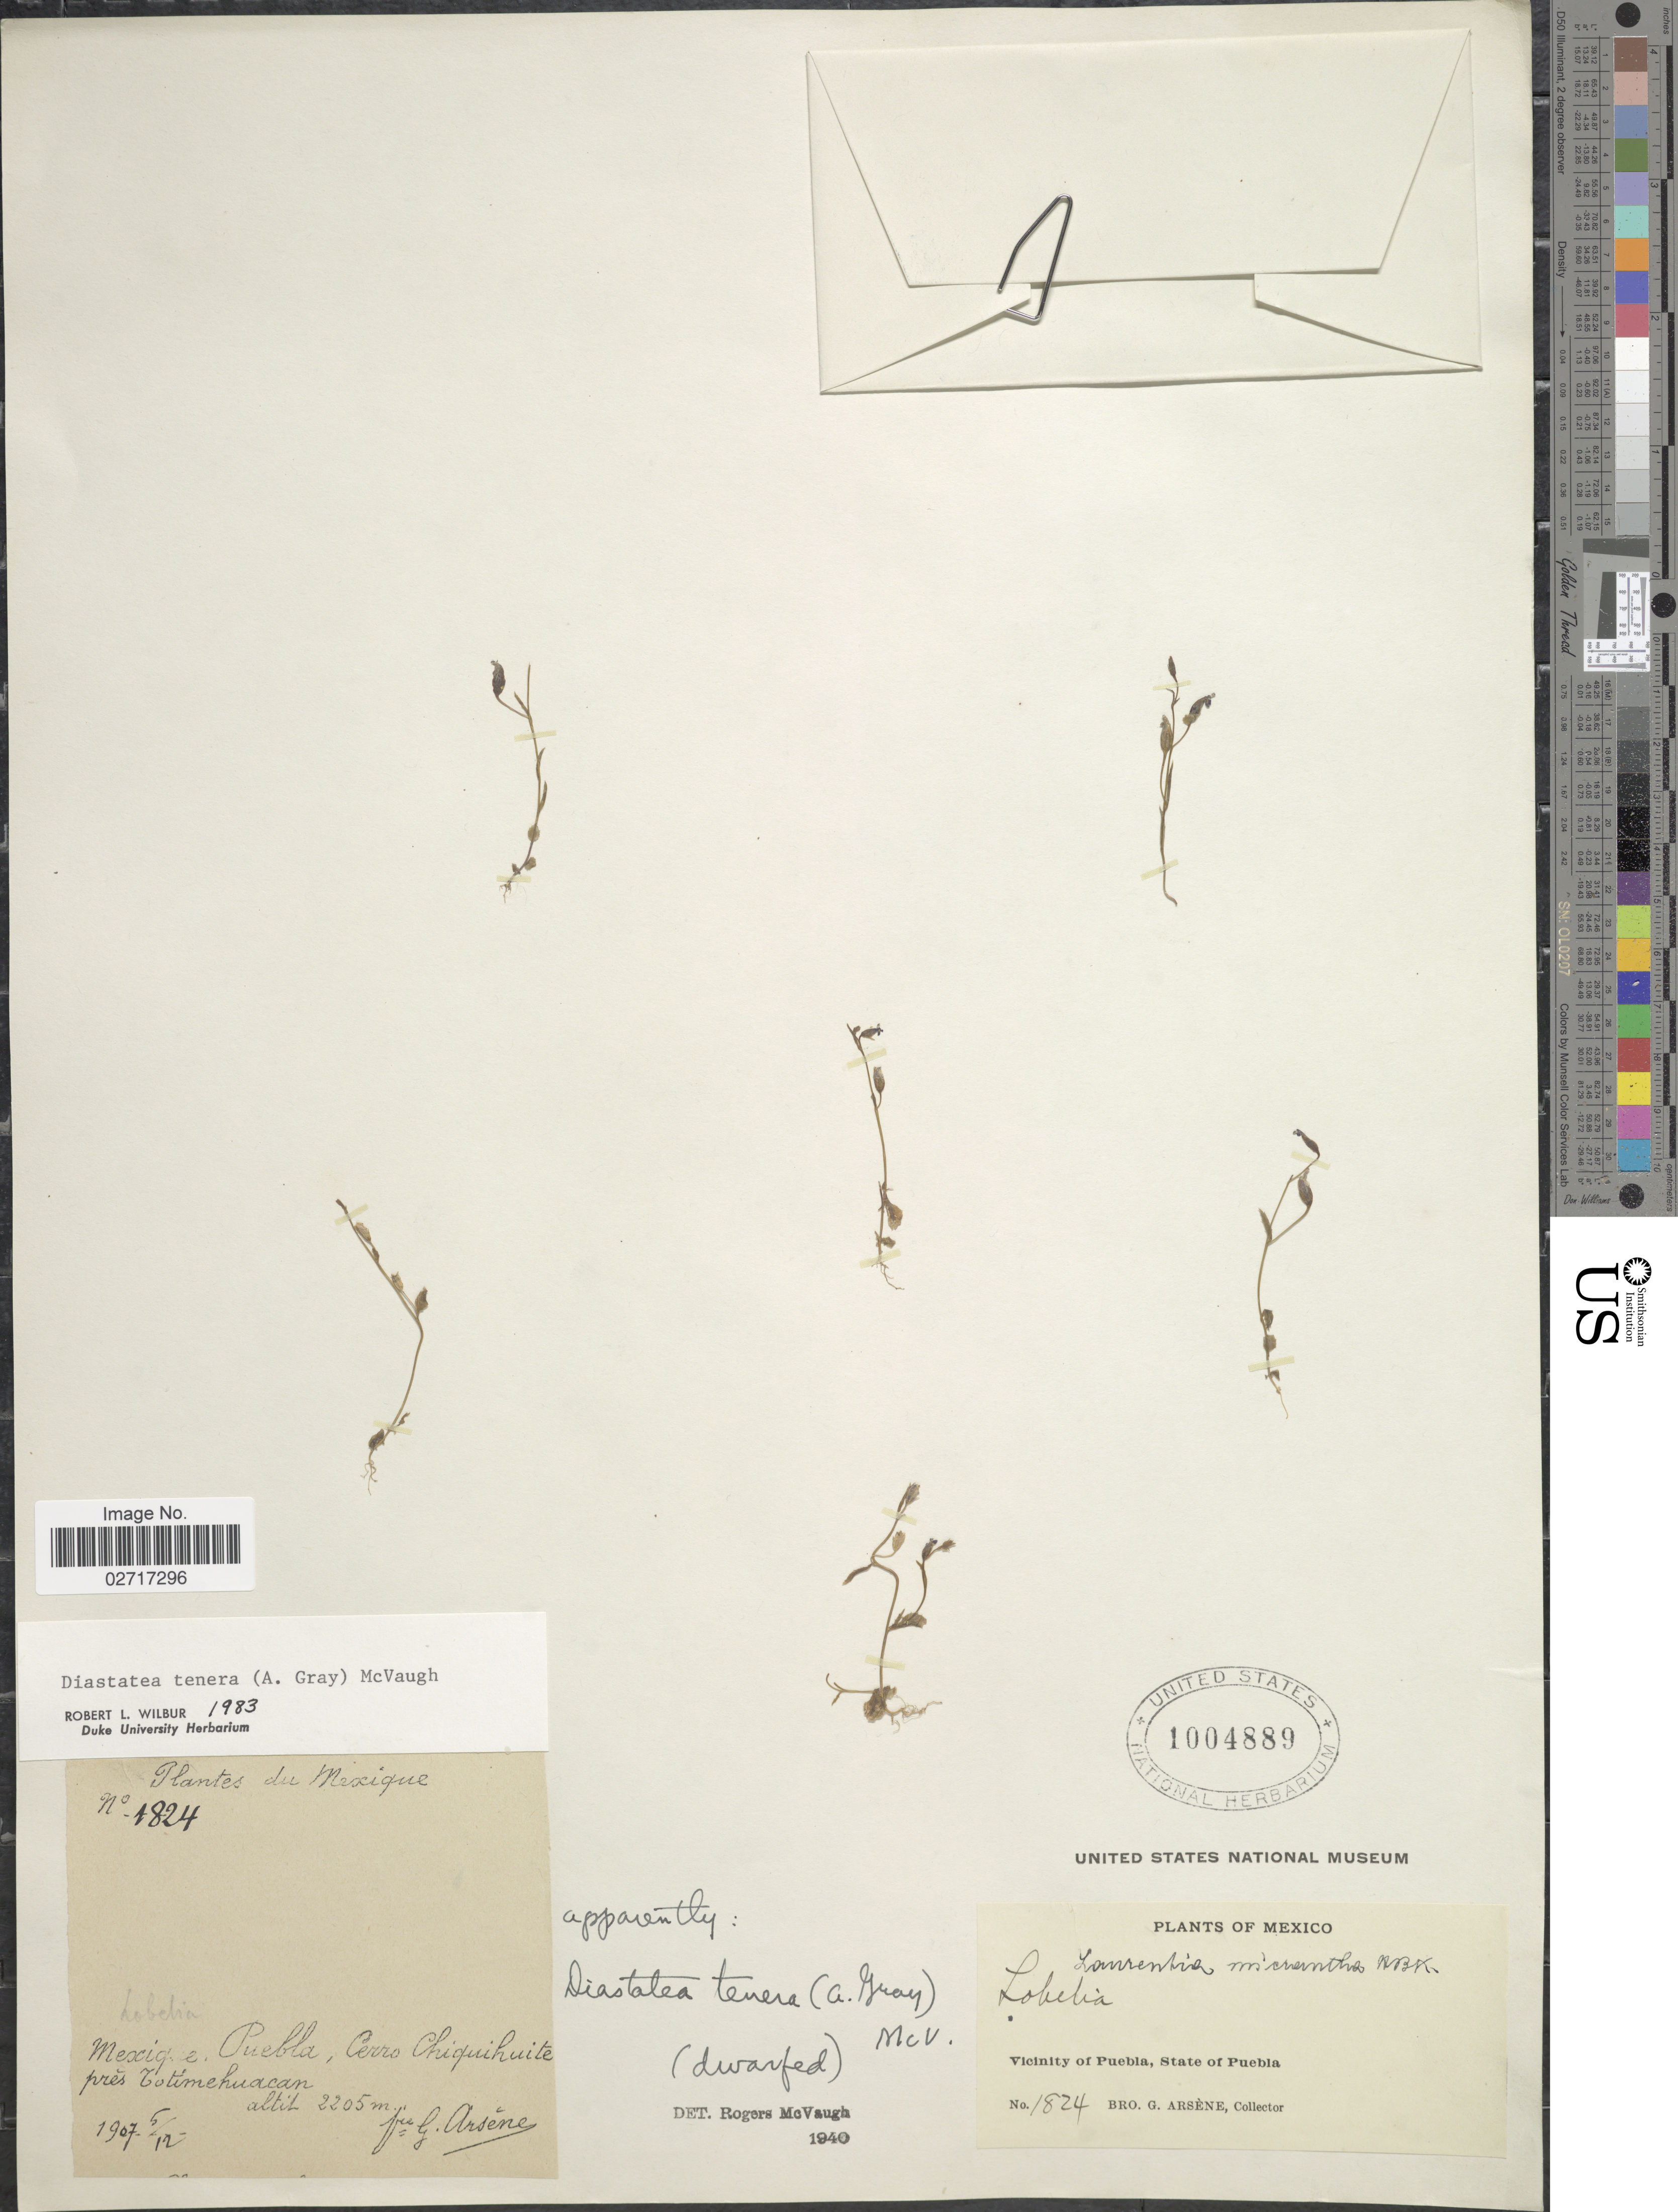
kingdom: Plantae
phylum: Tracheophyta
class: Magnoliopsida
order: Asterales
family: Campanulaceae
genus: Diastatea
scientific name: Diastatea tenera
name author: (A. Gray) McVaugh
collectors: Bro. G. Arsène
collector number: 1824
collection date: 1907-12-05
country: Mexico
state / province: Puebla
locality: Cerro Chiquihuite pres Cotimehuacan. Vicinity of Puebla.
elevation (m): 2205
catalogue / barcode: US 1004889